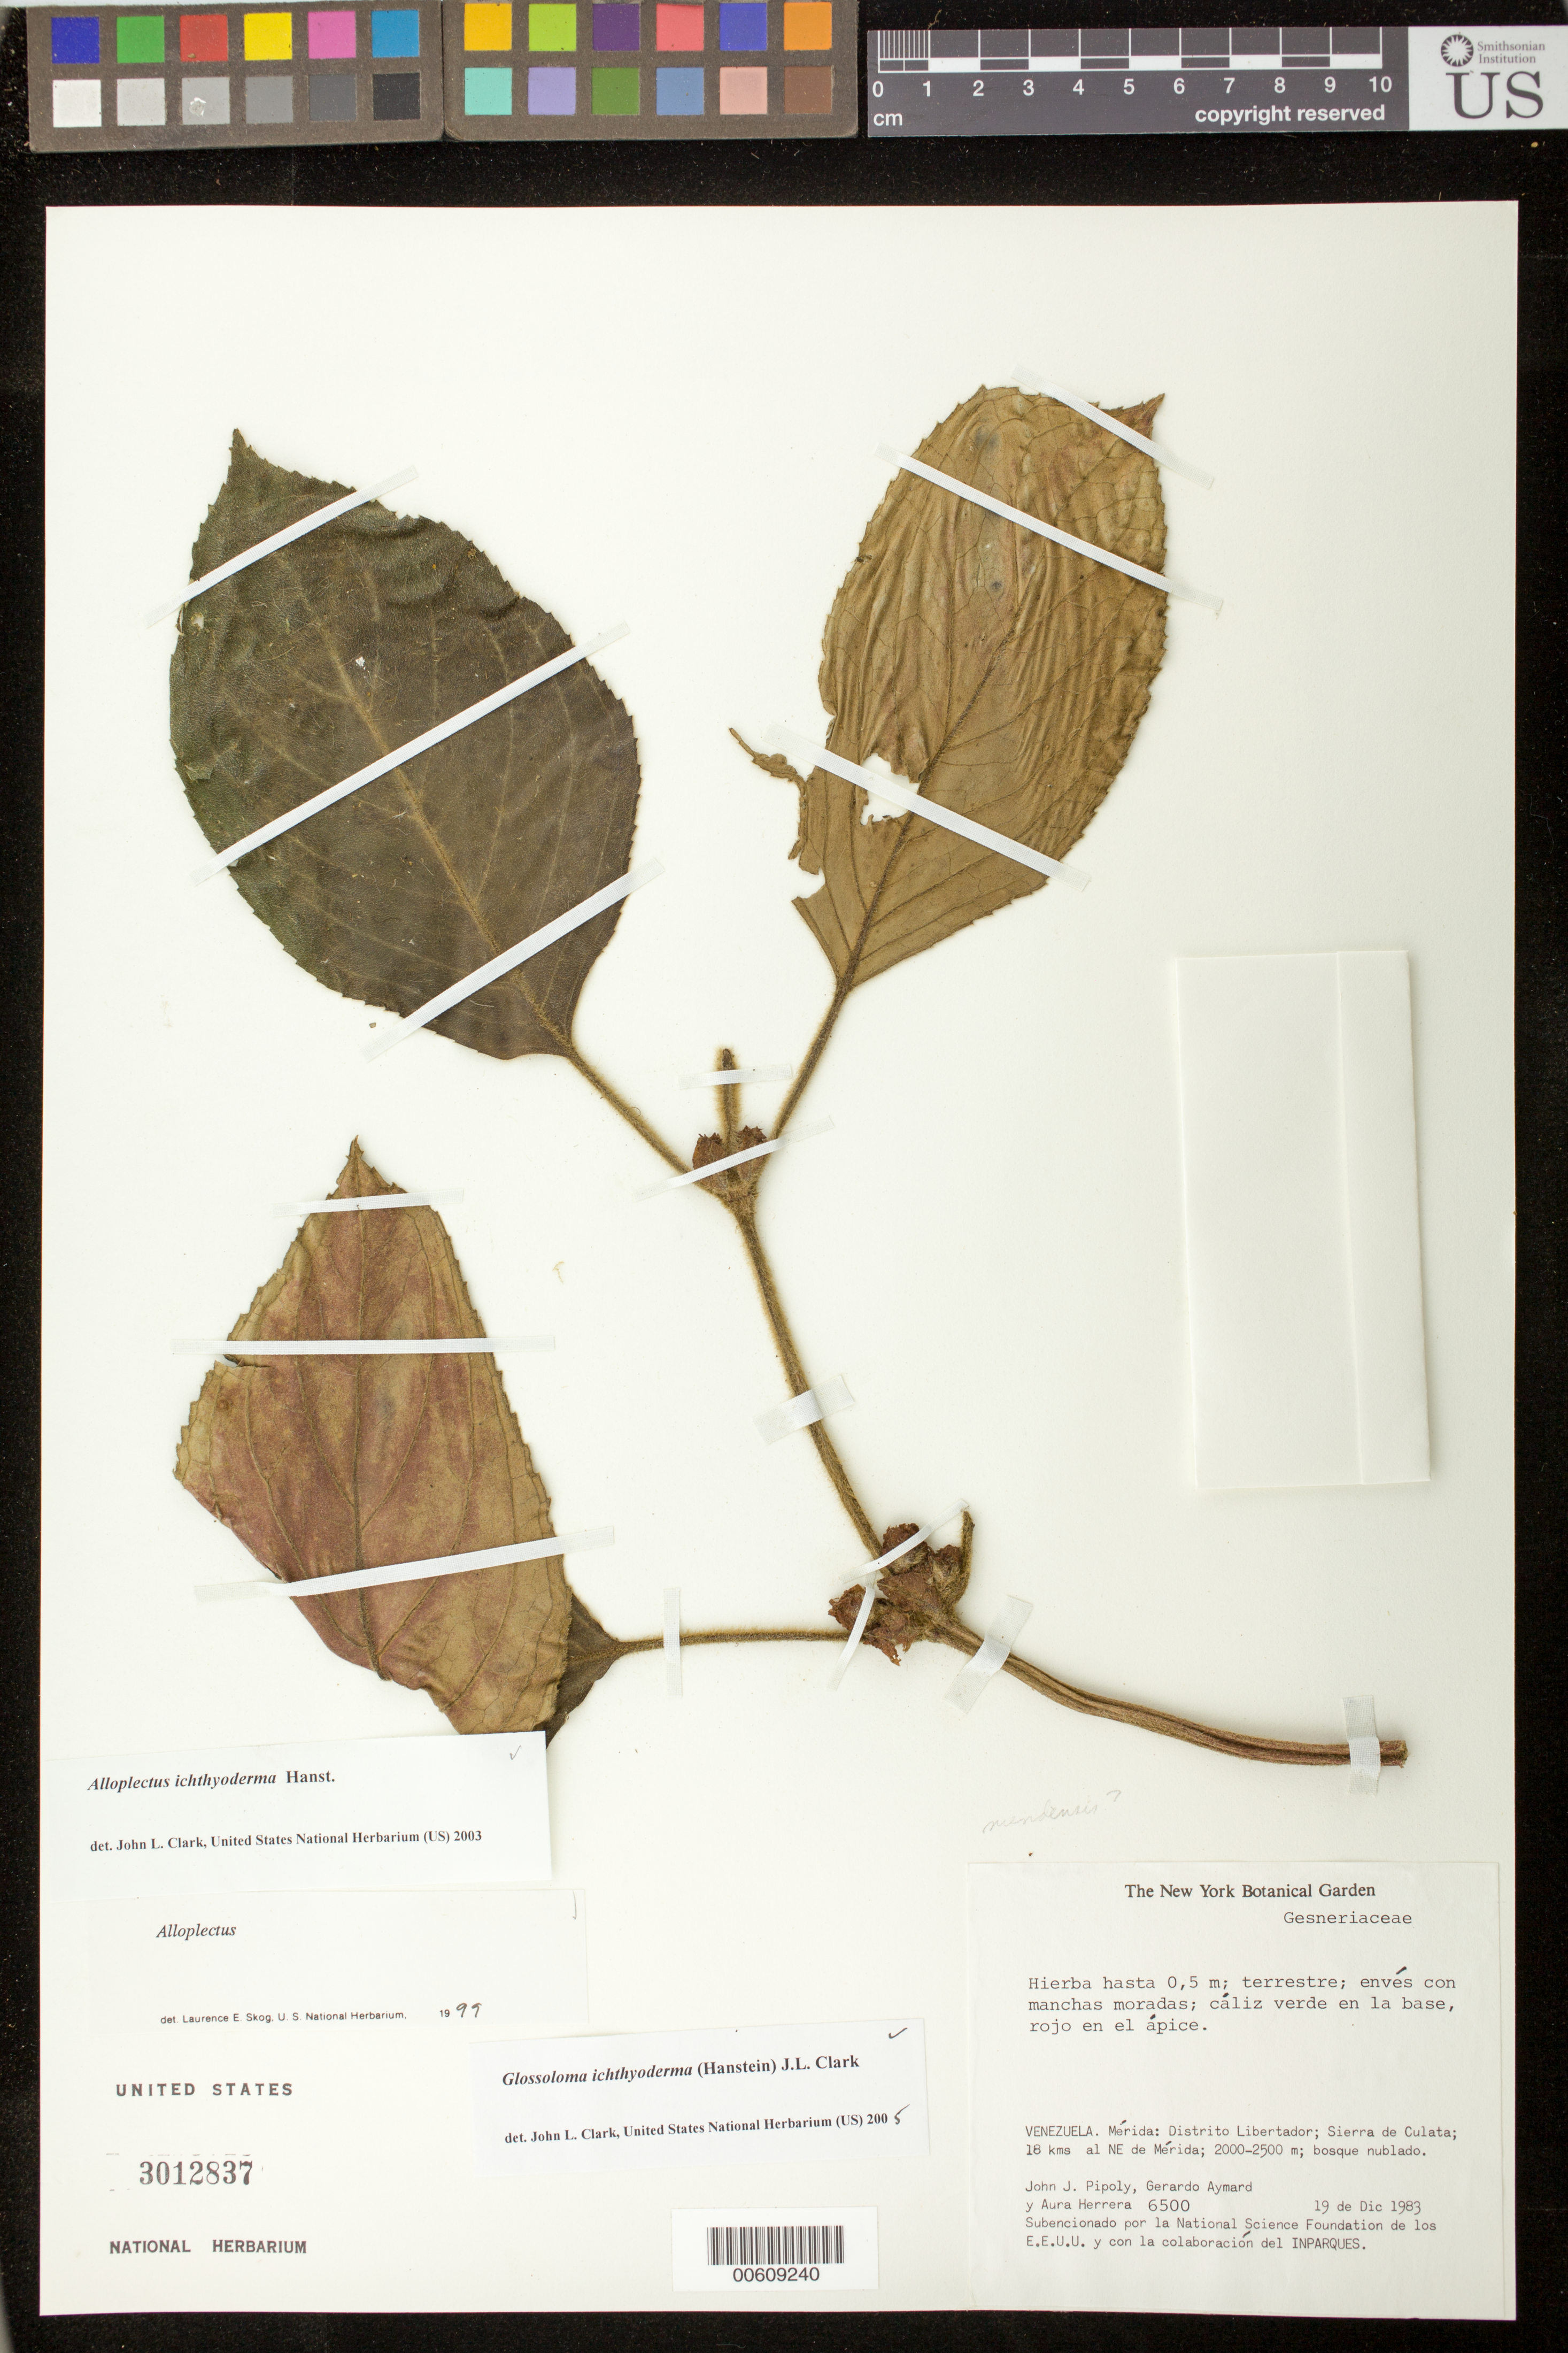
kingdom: Plantae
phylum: Tracheophyta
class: Magnoliopsida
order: Lamiales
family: Gesneriaceae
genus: Glossoloma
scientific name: Glossoloma ichthyoderma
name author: (Hanst.) J.L. Clark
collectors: J. J. Pipoly, G. A. Aymard & A. Herrera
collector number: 6500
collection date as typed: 19 Dec 1983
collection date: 1983-12-19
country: Venezuela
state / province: Mérida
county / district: Libertador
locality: Distrito Libertador; Sierra de Culata; 18 km al NE de Mérida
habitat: Bosque nublado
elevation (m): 2000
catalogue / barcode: US 3012837